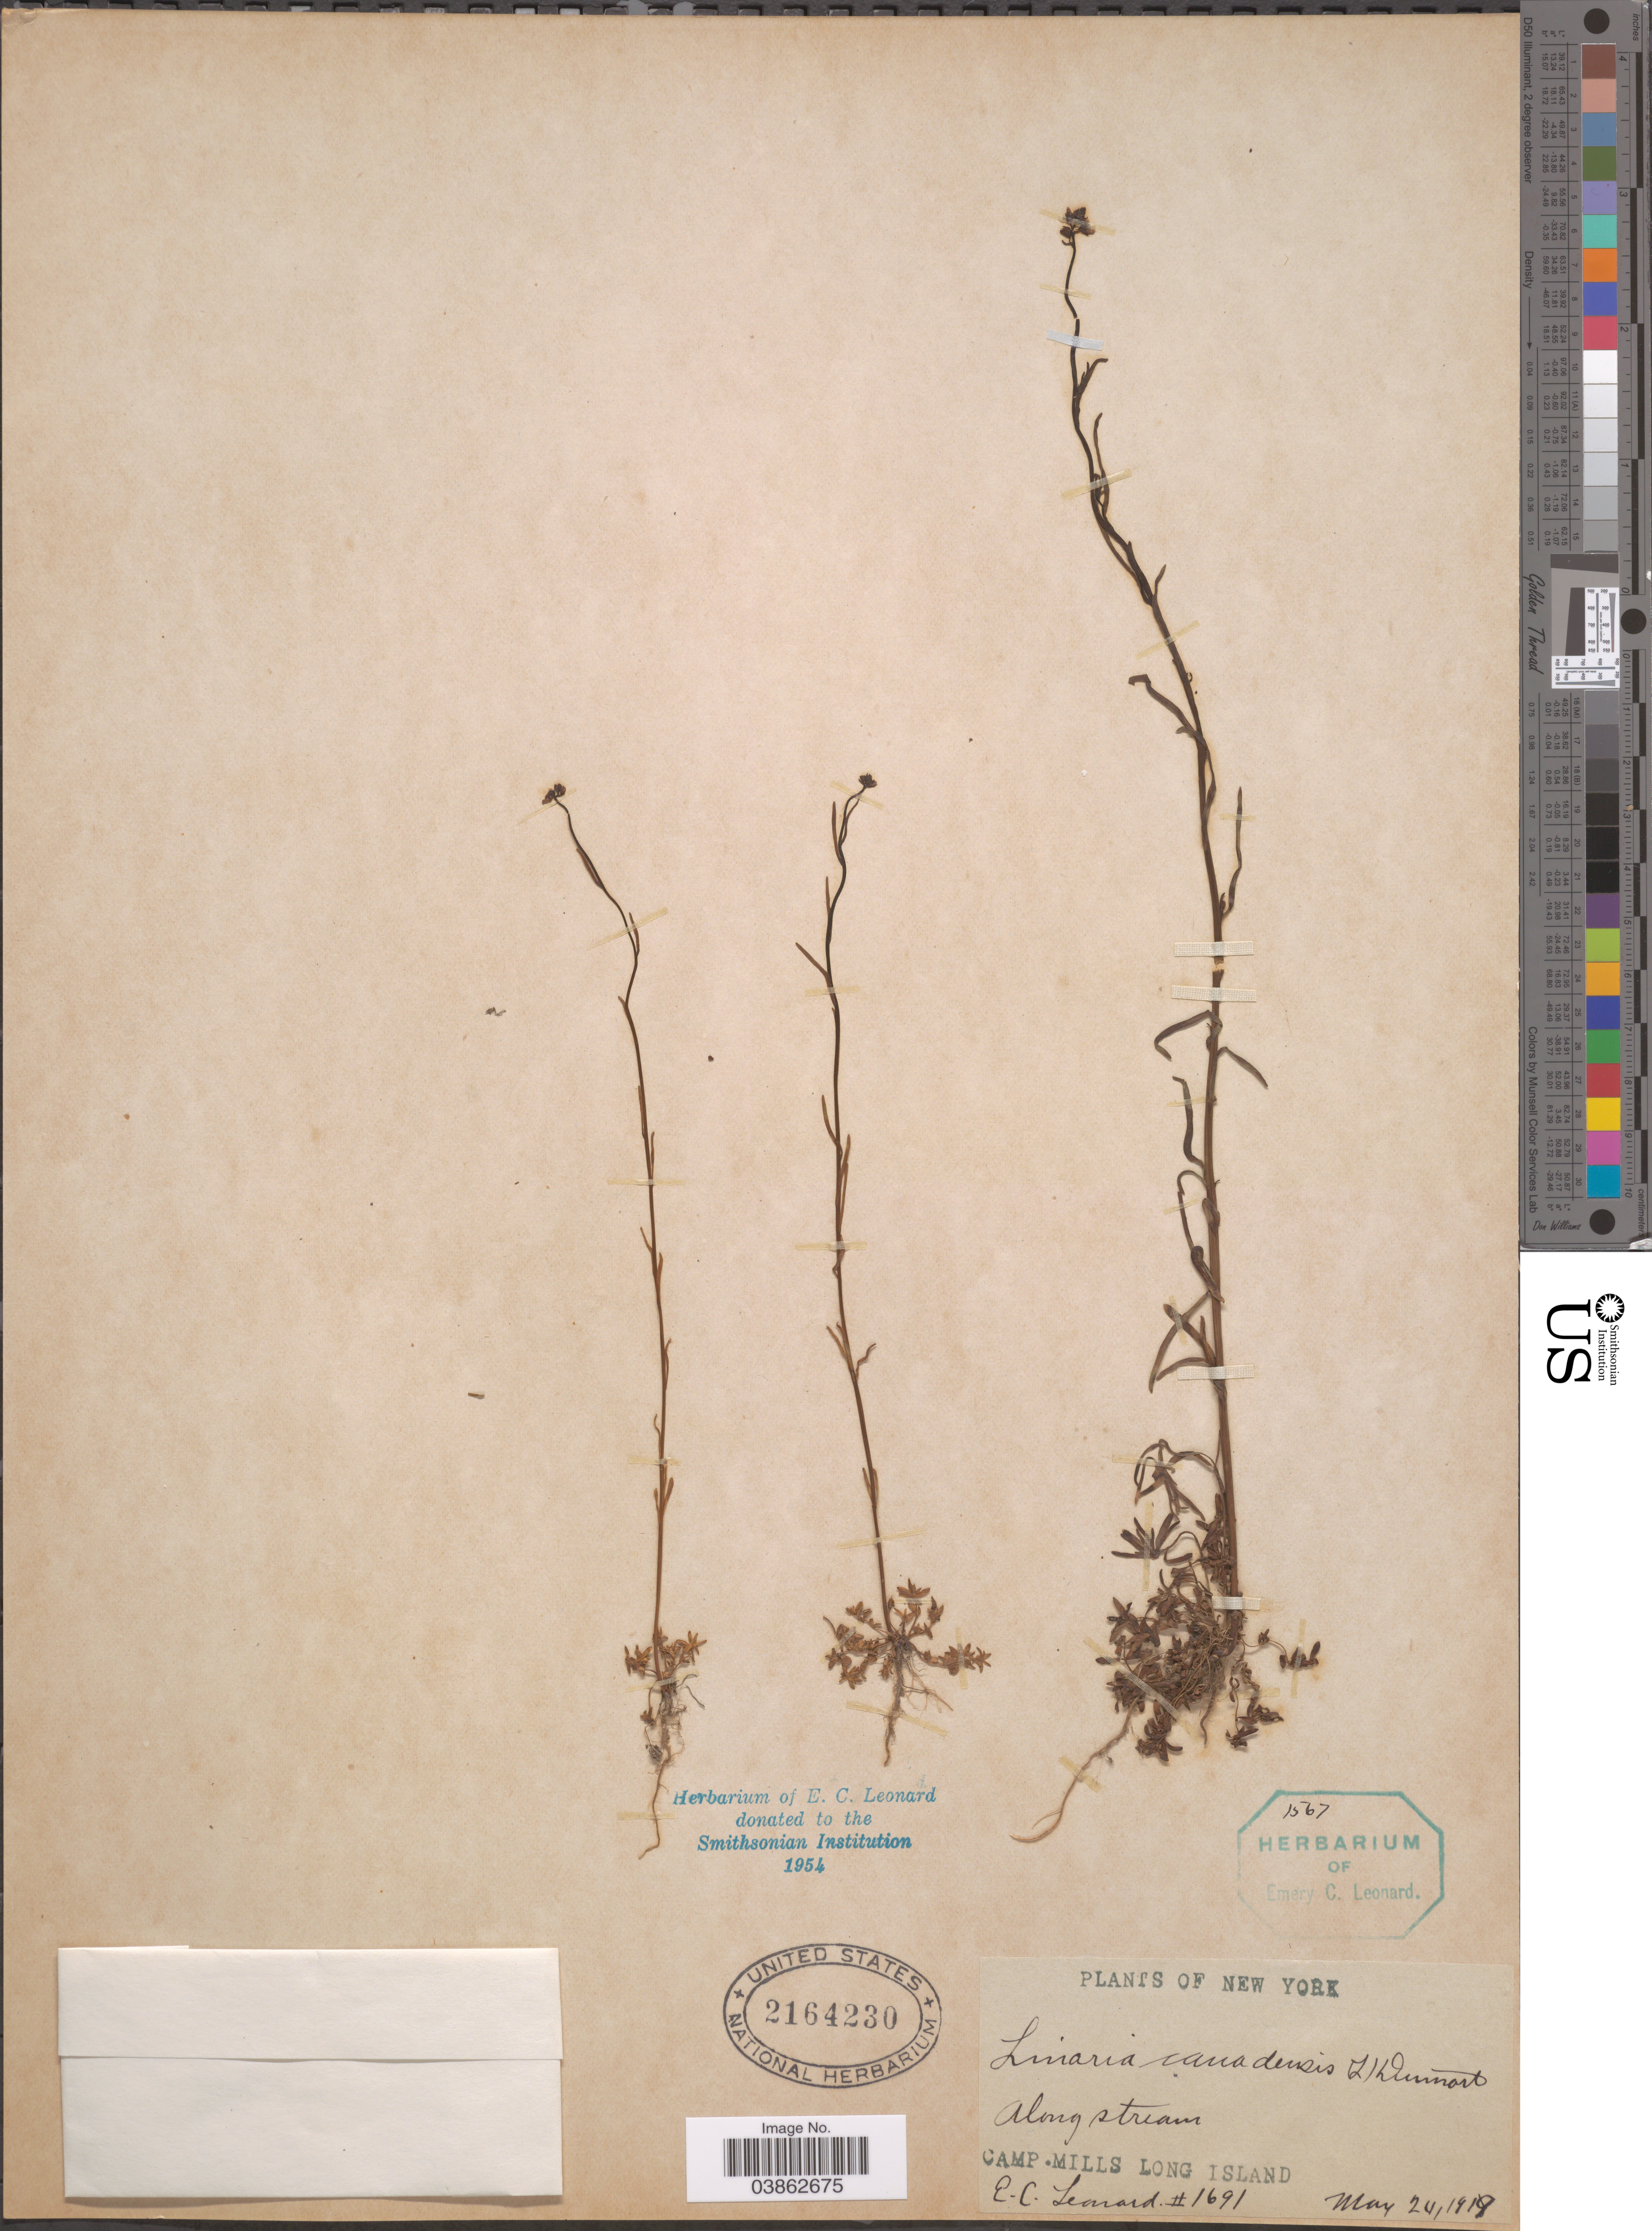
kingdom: Plantae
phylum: Tracheophyta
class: Magnoliopsida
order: Lamiales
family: Plantaginaceae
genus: Linaria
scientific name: Linaria canadensis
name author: (L.) Dum. Cours.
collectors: E. C. Leonard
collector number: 1691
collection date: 1919-05-24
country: United States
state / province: New York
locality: Along stream. Camp Mills Long Island.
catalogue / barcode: US 2164230